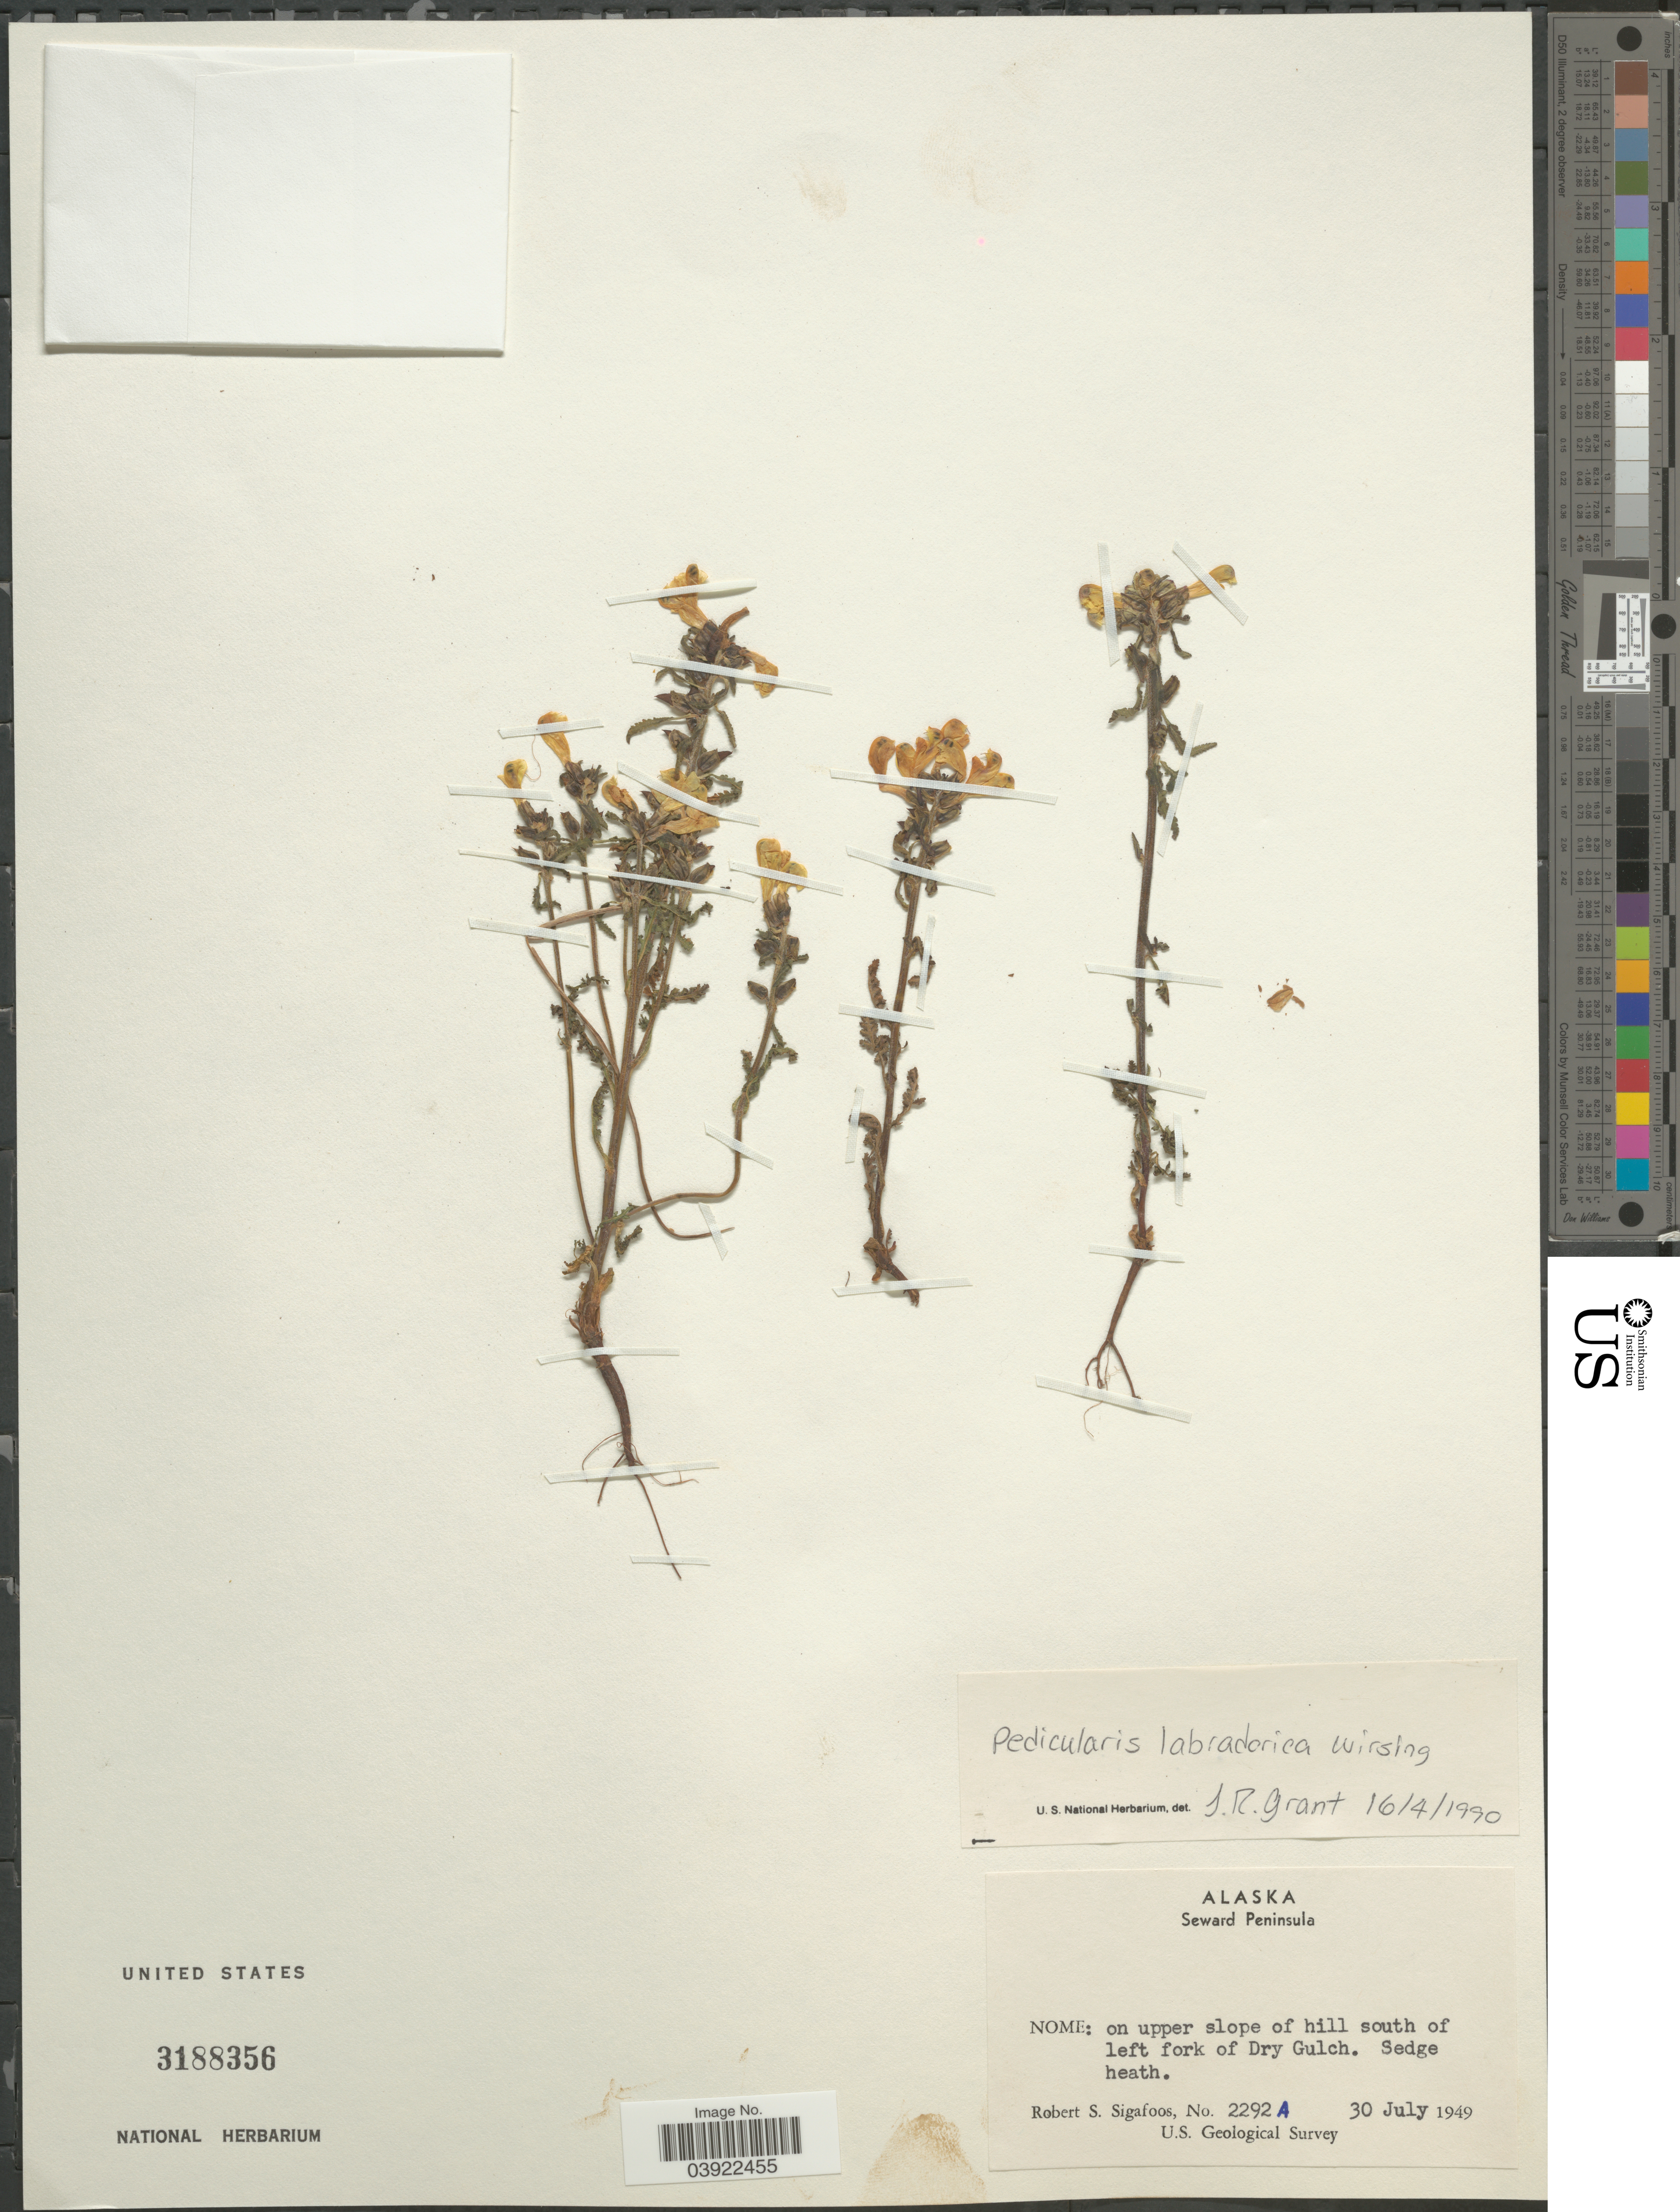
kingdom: Plantae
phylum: Tracheophyta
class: Magnoliopsida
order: Lamiales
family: Orobanchaceae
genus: Pedicularis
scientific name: Pedicularis labradorica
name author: Wirsing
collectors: R. Sigafoos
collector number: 2292 A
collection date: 1949-07-30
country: United States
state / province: Alaska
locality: Seward Peninsula. Nome: on upper slope of hill south of left fork of Dry Gulch.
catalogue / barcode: US 3188356